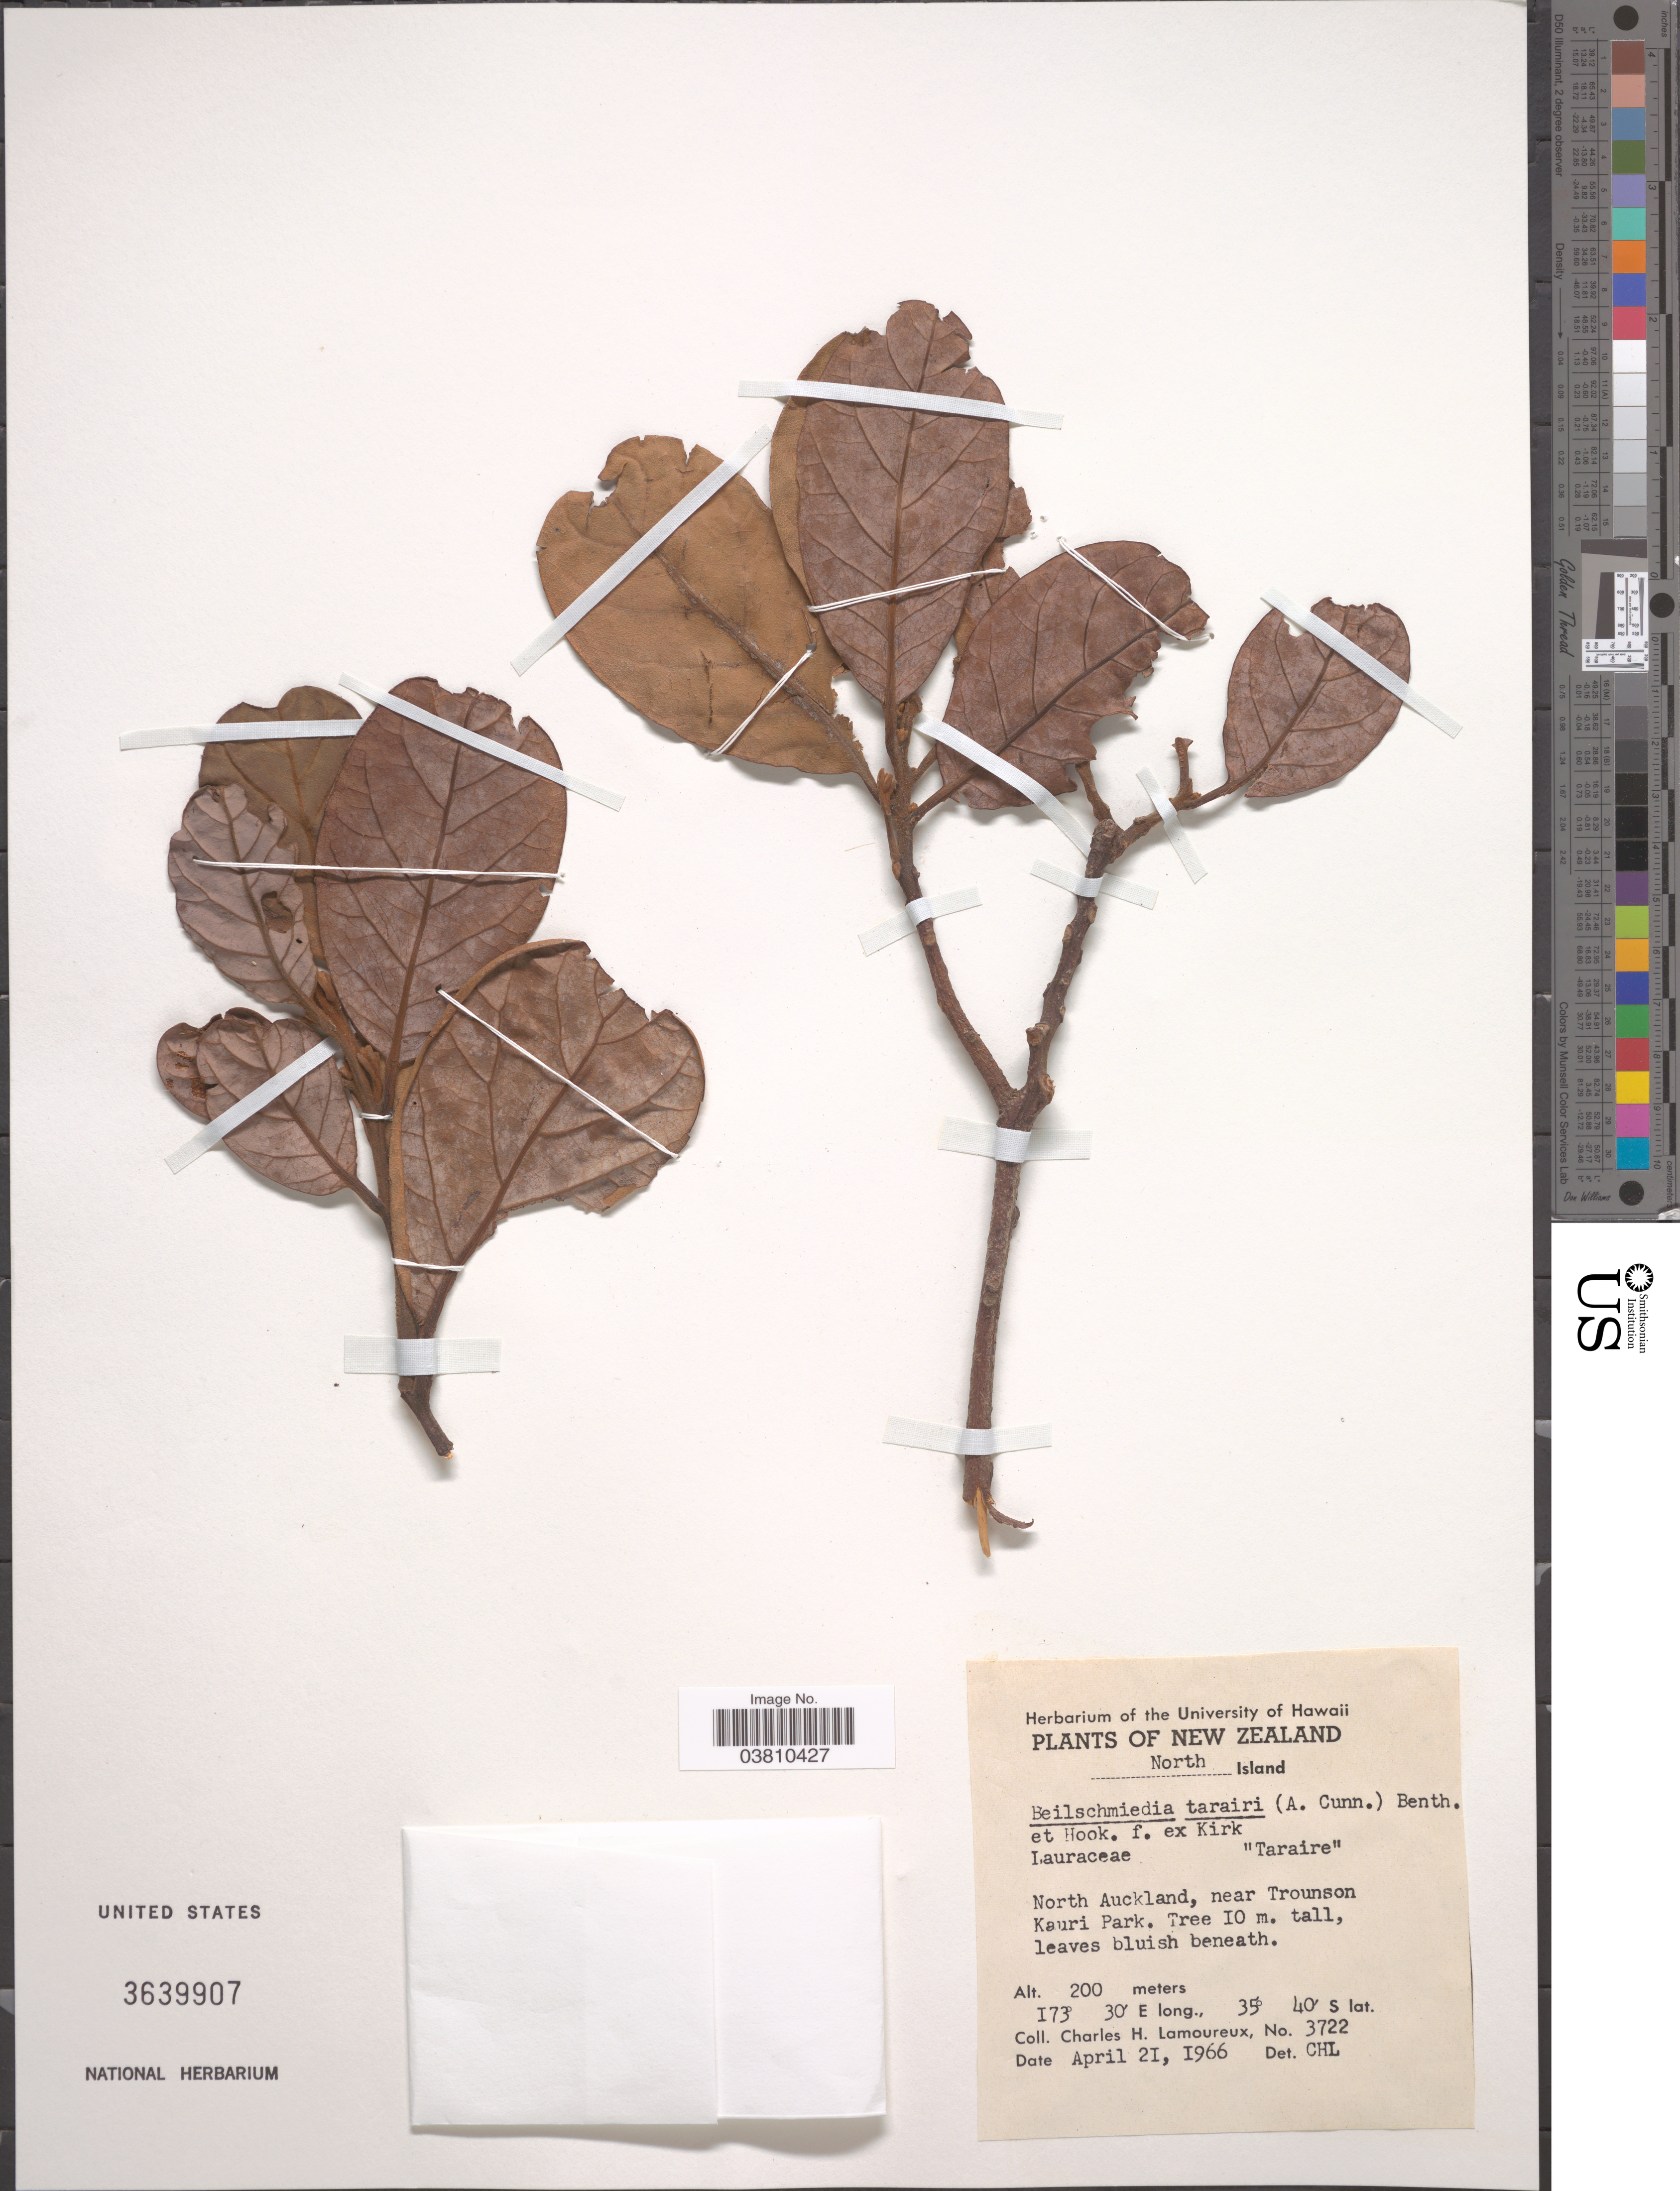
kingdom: Plantae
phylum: Tracheophyta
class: Magnoliopsida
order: Laurales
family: Lauraceae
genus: Beilschmiedia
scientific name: Beilschmiedia tarairi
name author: (A. Cunn.) Kirk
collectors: C. H. Lamoureux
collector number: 3722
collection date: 1966-04-21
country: New Zealand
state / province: Auckland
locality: North Island. North Auckland, near Trounson Kauri Park.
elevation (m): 200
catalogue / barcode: US 3639907